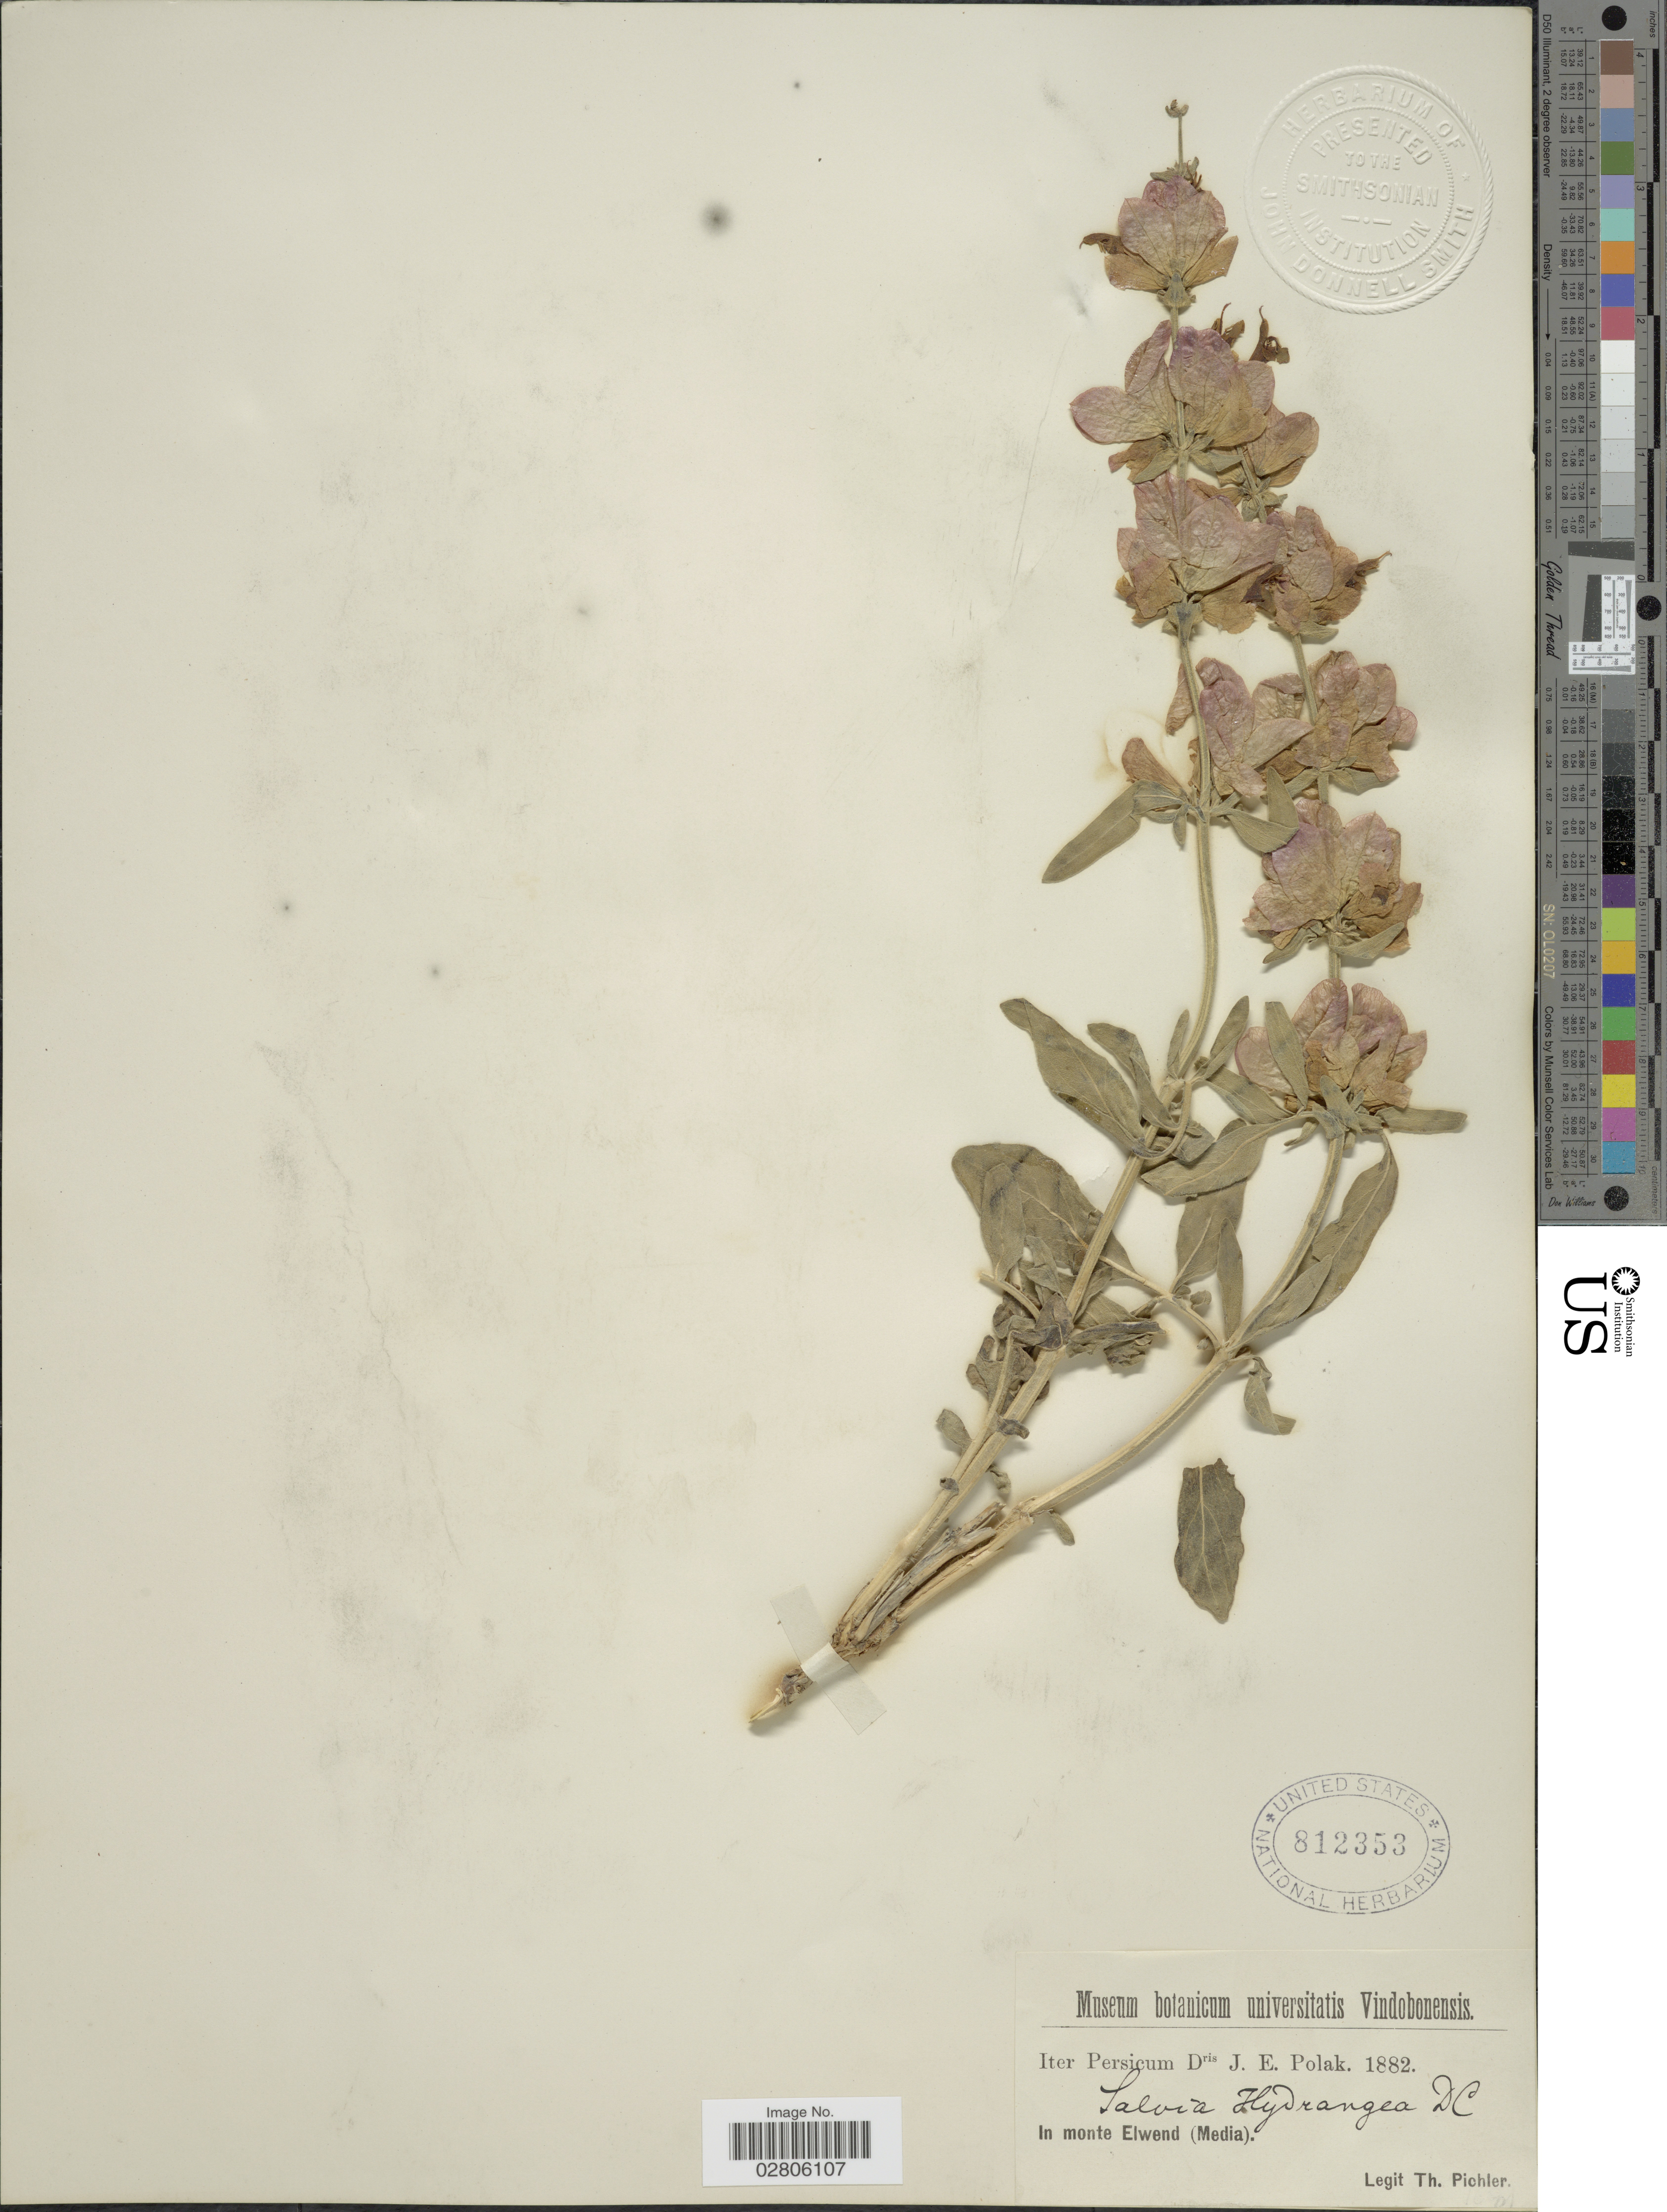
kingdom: Plantae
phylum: Tracheophyta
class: Magnoliopsida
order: Lamiales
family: Lamiaceae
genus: Salvia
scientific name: Salvia hydrangea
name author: DC. ex Benth.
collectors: T. Pichler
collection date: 1882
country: Iran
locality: Persicum, In monte Elwend (Media)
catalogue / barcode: US 812353